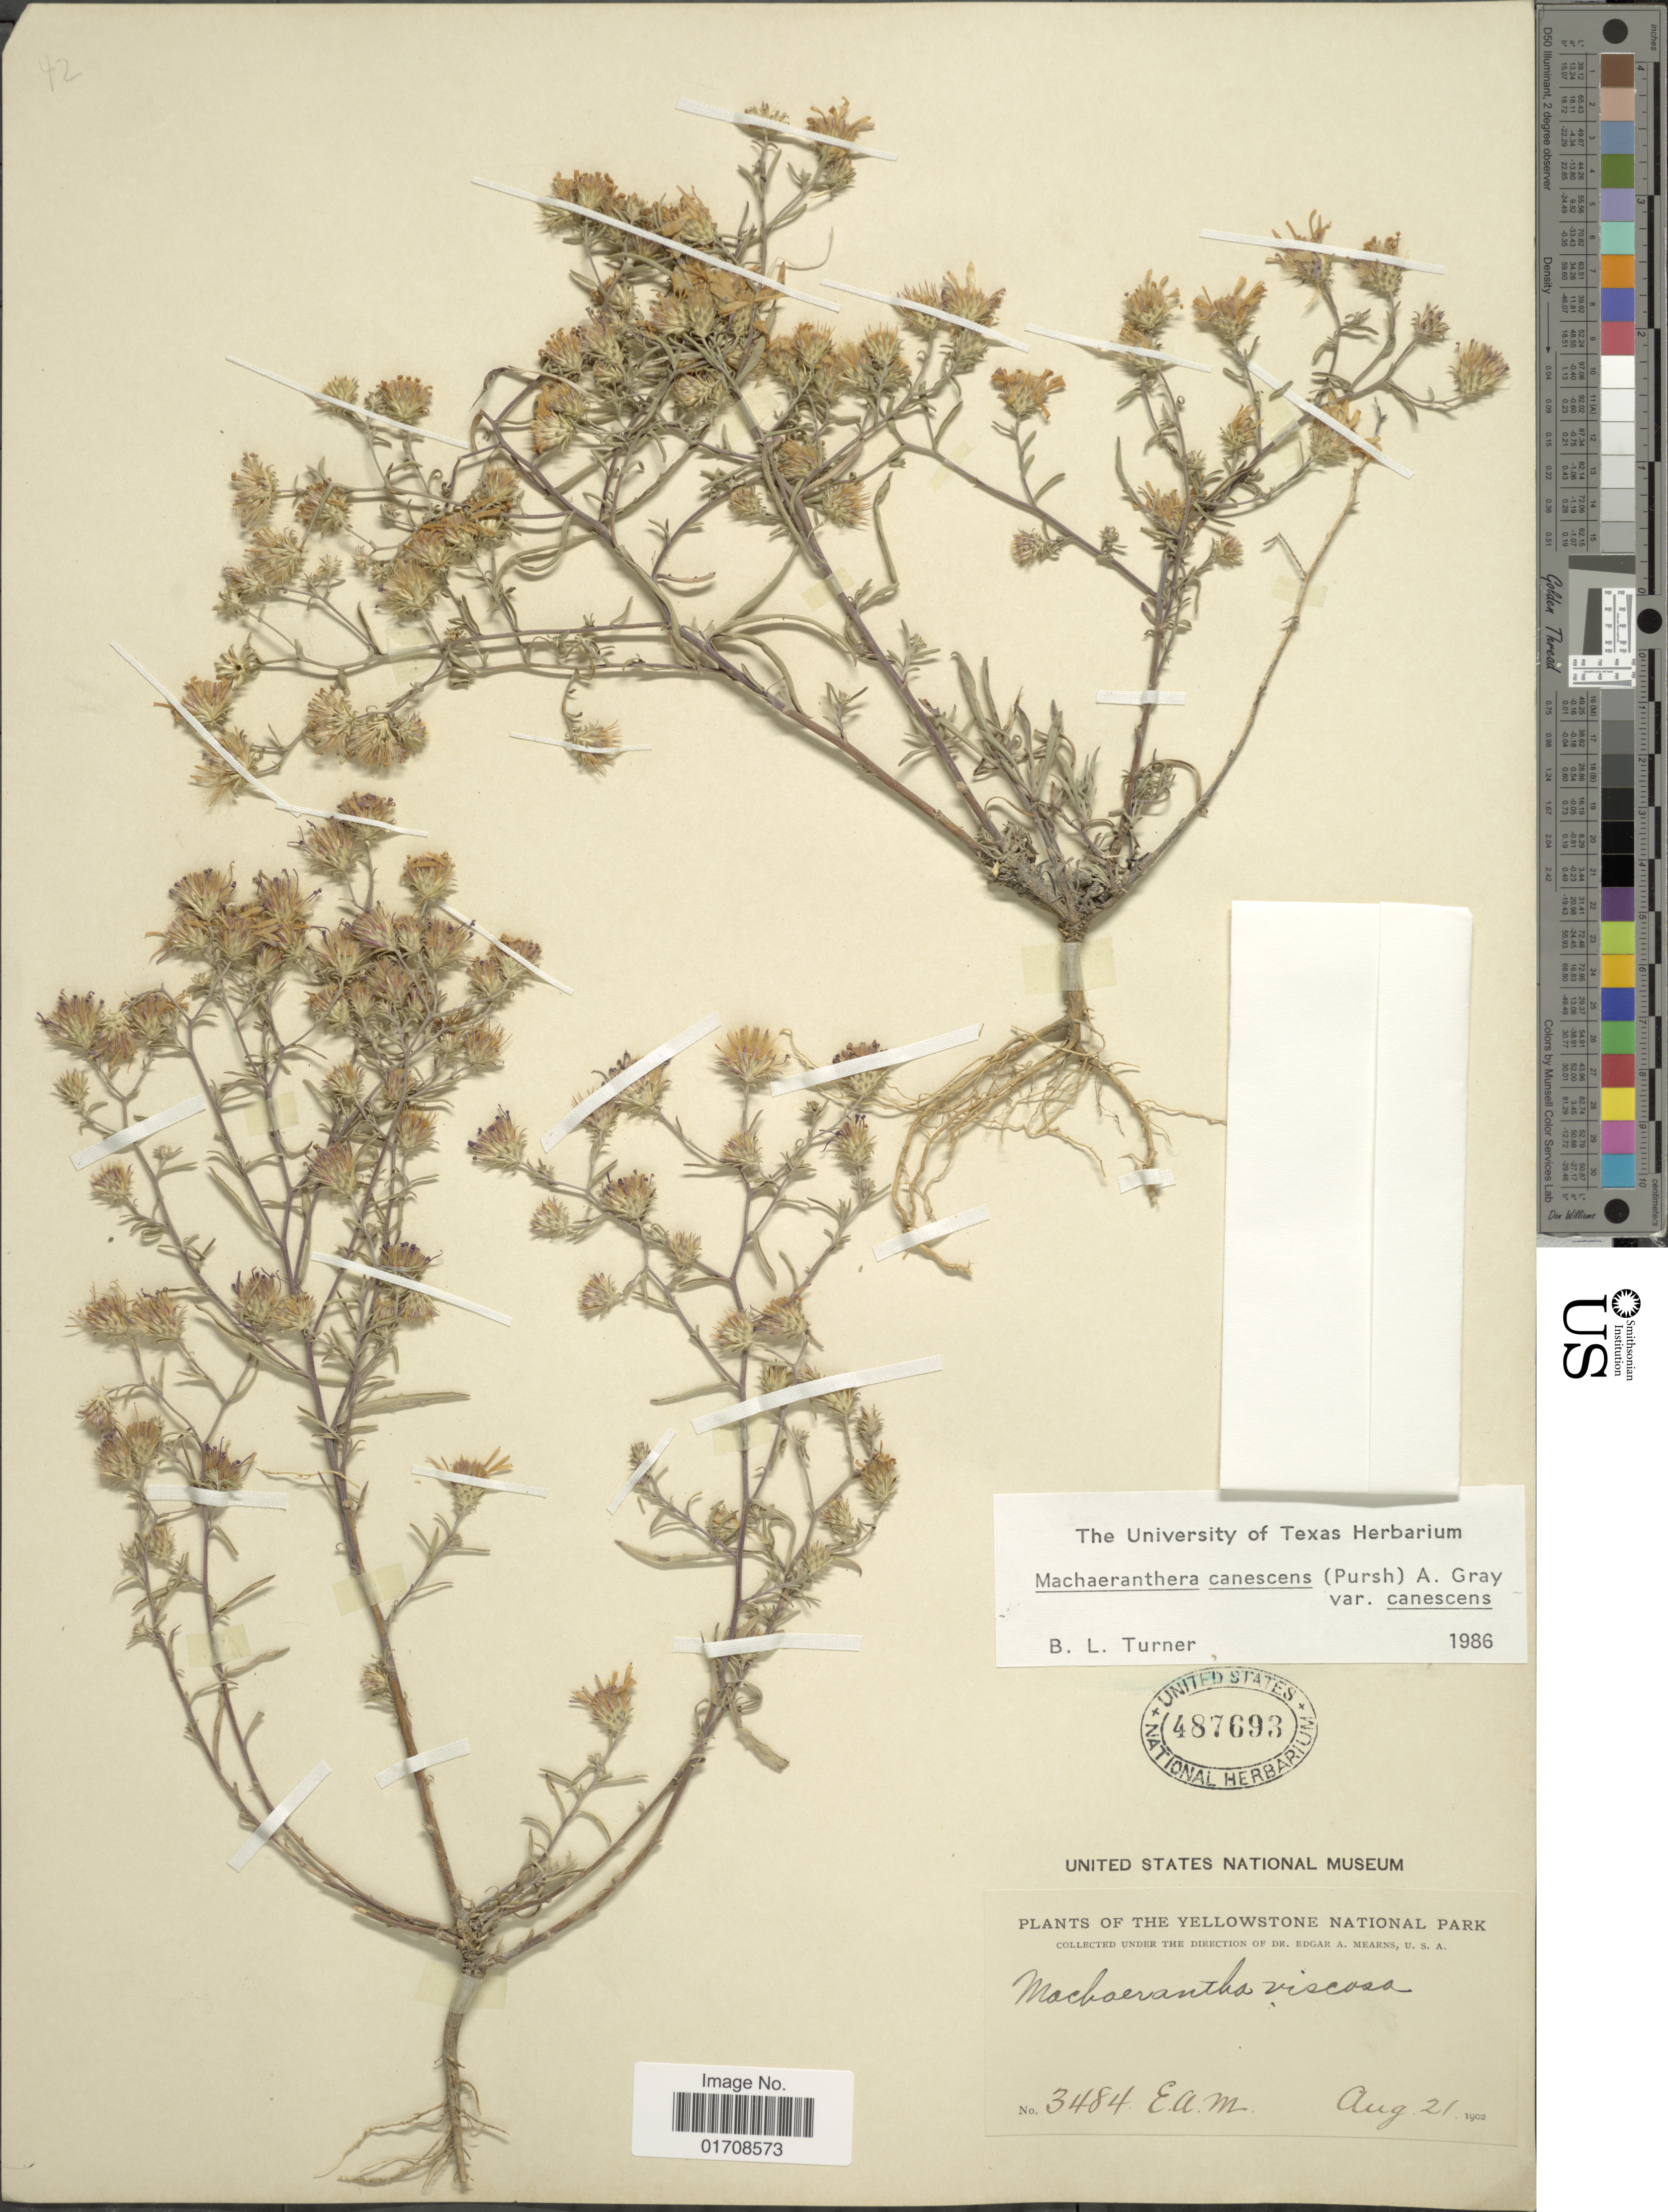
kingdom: Plantae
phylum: Tracheophyta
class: Magnoliopsida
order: Asterales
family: Asteraceae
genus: Machaeranthera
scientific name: Machaeranthera canescens var. canescens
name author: (Pursh) A. Gray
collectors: E. A. Mearns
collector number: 3484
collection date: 1902-08-21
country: United States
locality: Yellowstone National Park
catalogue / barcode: US 487693